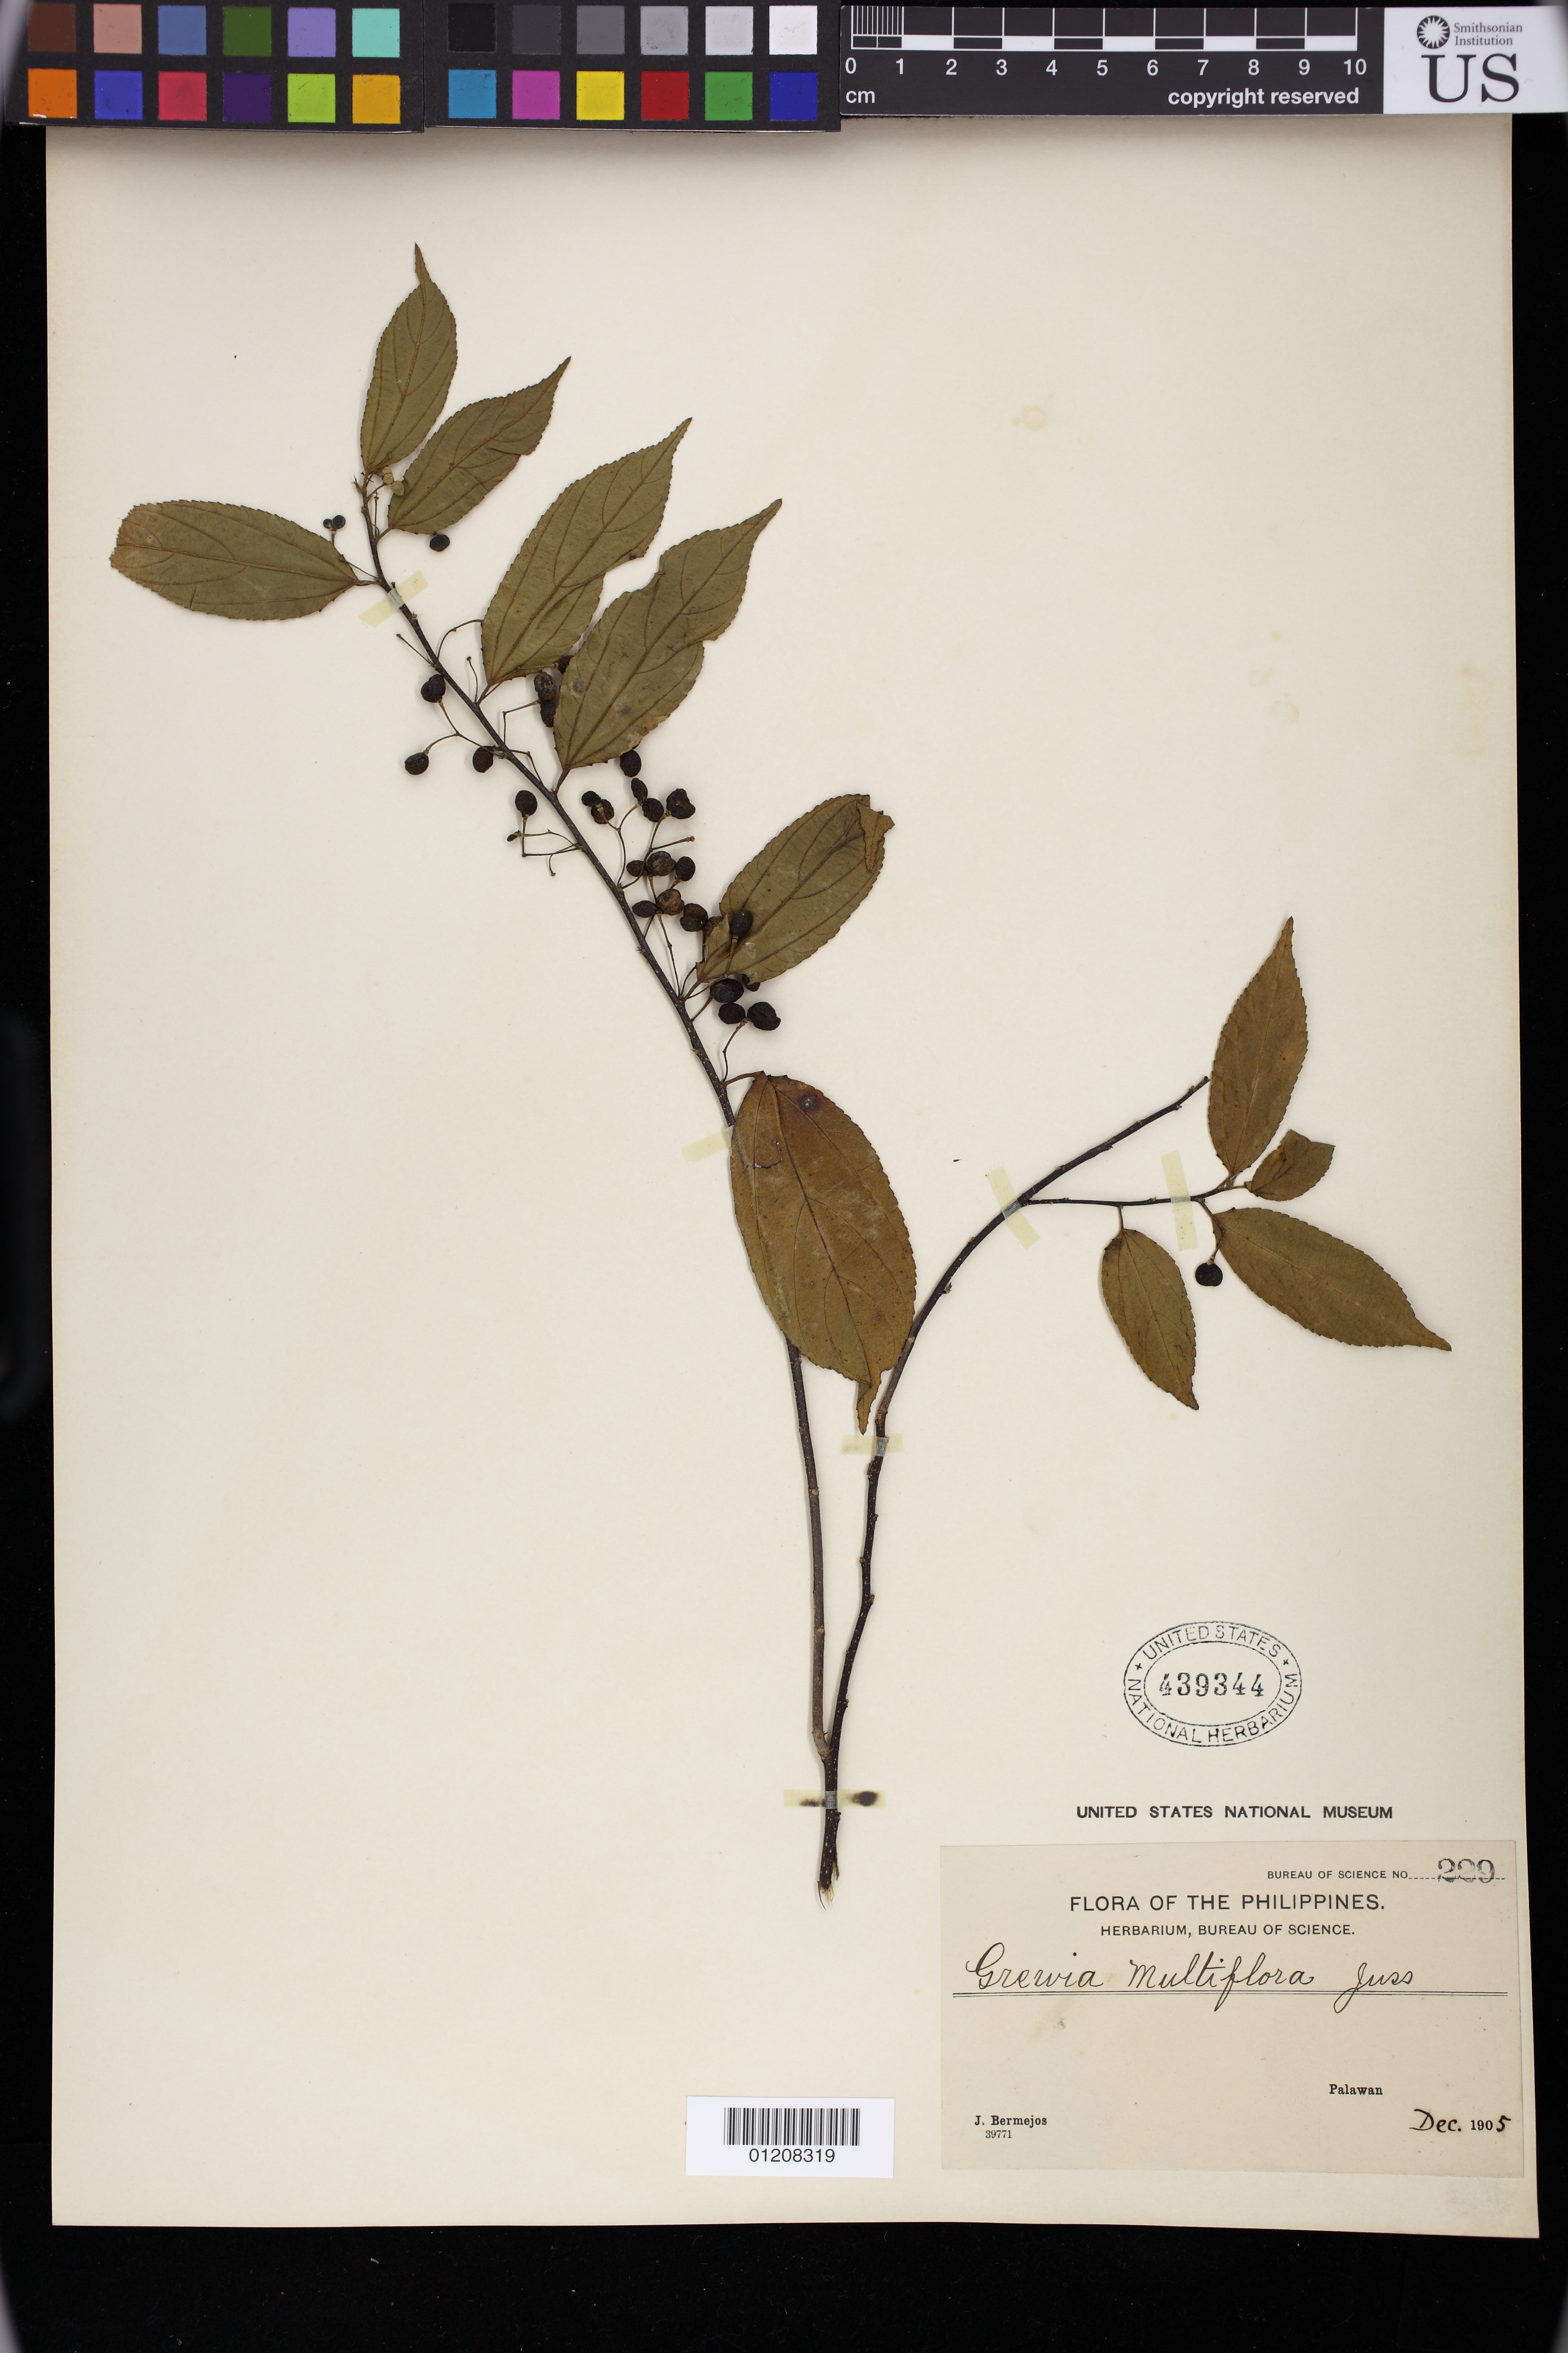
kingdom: Plantae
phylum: Tracheophyta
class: Magnoliopsida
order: Malvales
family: Malvaceae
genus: Grewia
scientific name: Grewia multiflora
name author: Juss.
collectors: J. Bermejos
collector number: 39771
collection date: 1905-12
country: Philippines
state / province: Mimaropa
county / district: Palawan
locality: Palawan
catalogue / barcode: US 439344